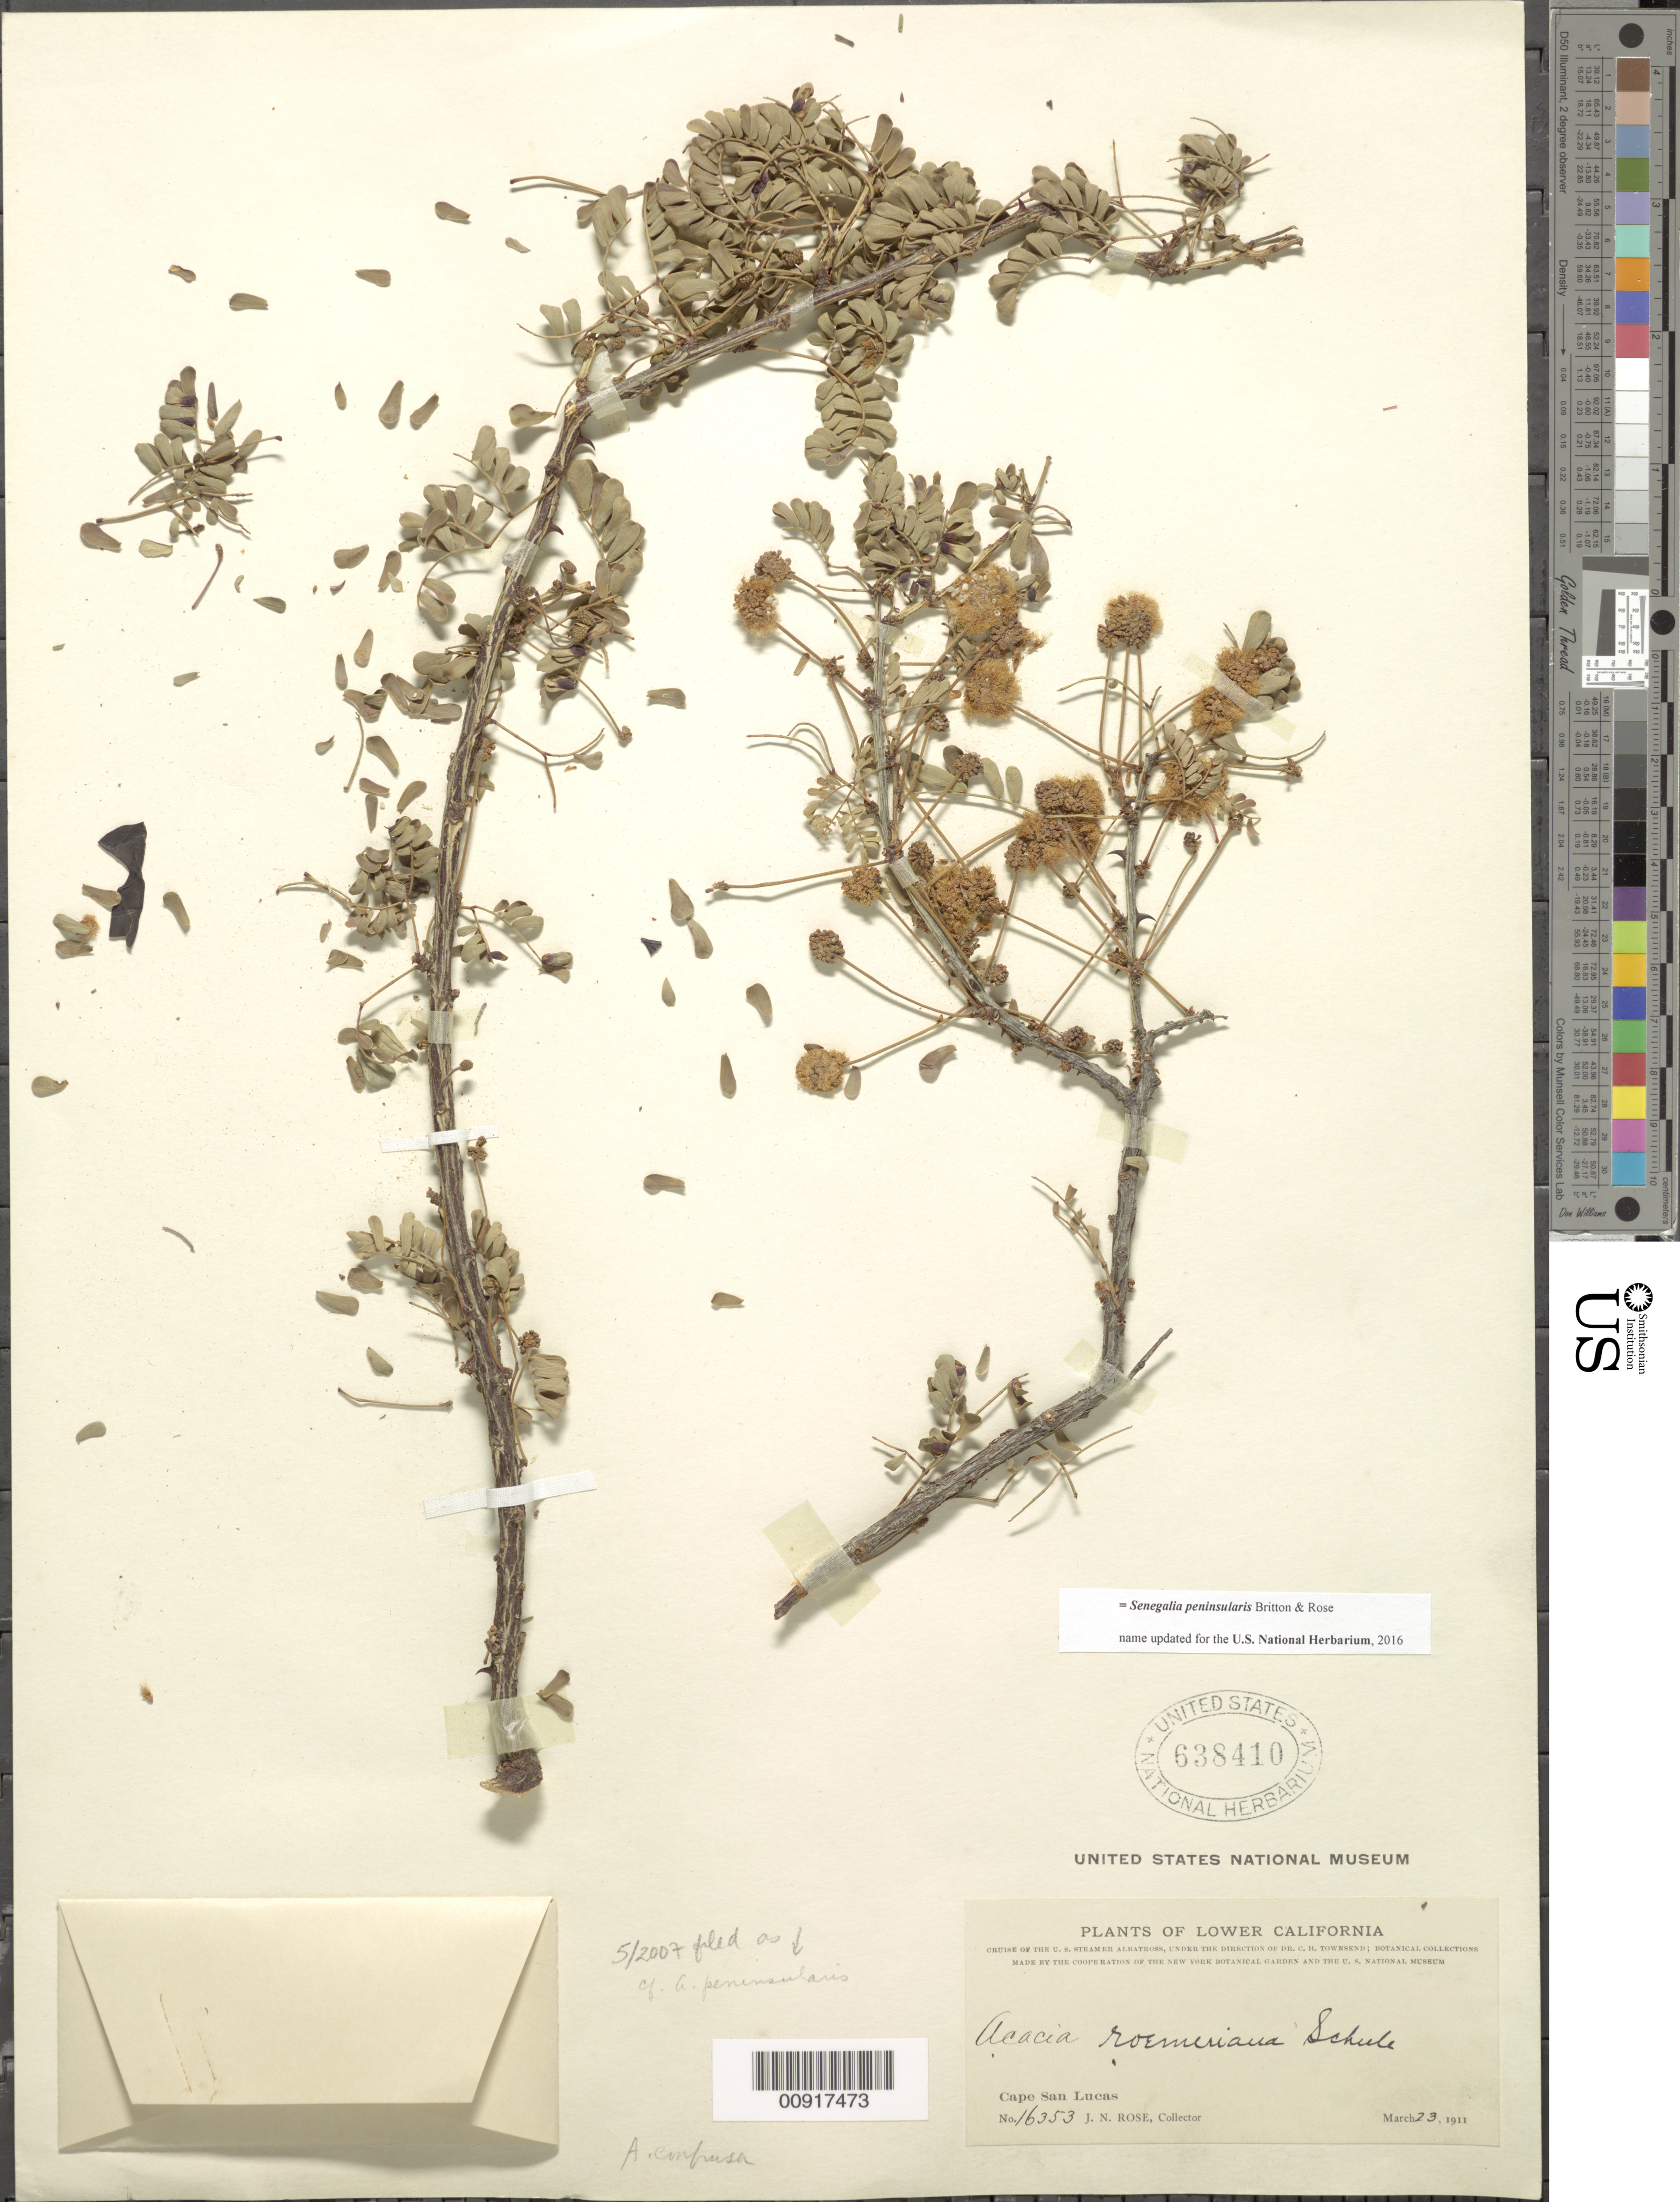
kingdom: Plantae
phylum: Tracheophyta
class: Magnoliopsida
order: Fabales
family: Fabaceae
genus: Senegalia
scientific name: Senegalia peninsularis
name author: Britton & Rose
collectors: J. N. Rose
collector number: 16353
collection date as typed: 23 Mar 1911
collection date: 1911-03-23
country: Mexico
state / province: Baja California Sur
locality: Cape San Lucas, Lower California.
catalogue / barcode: US 638410